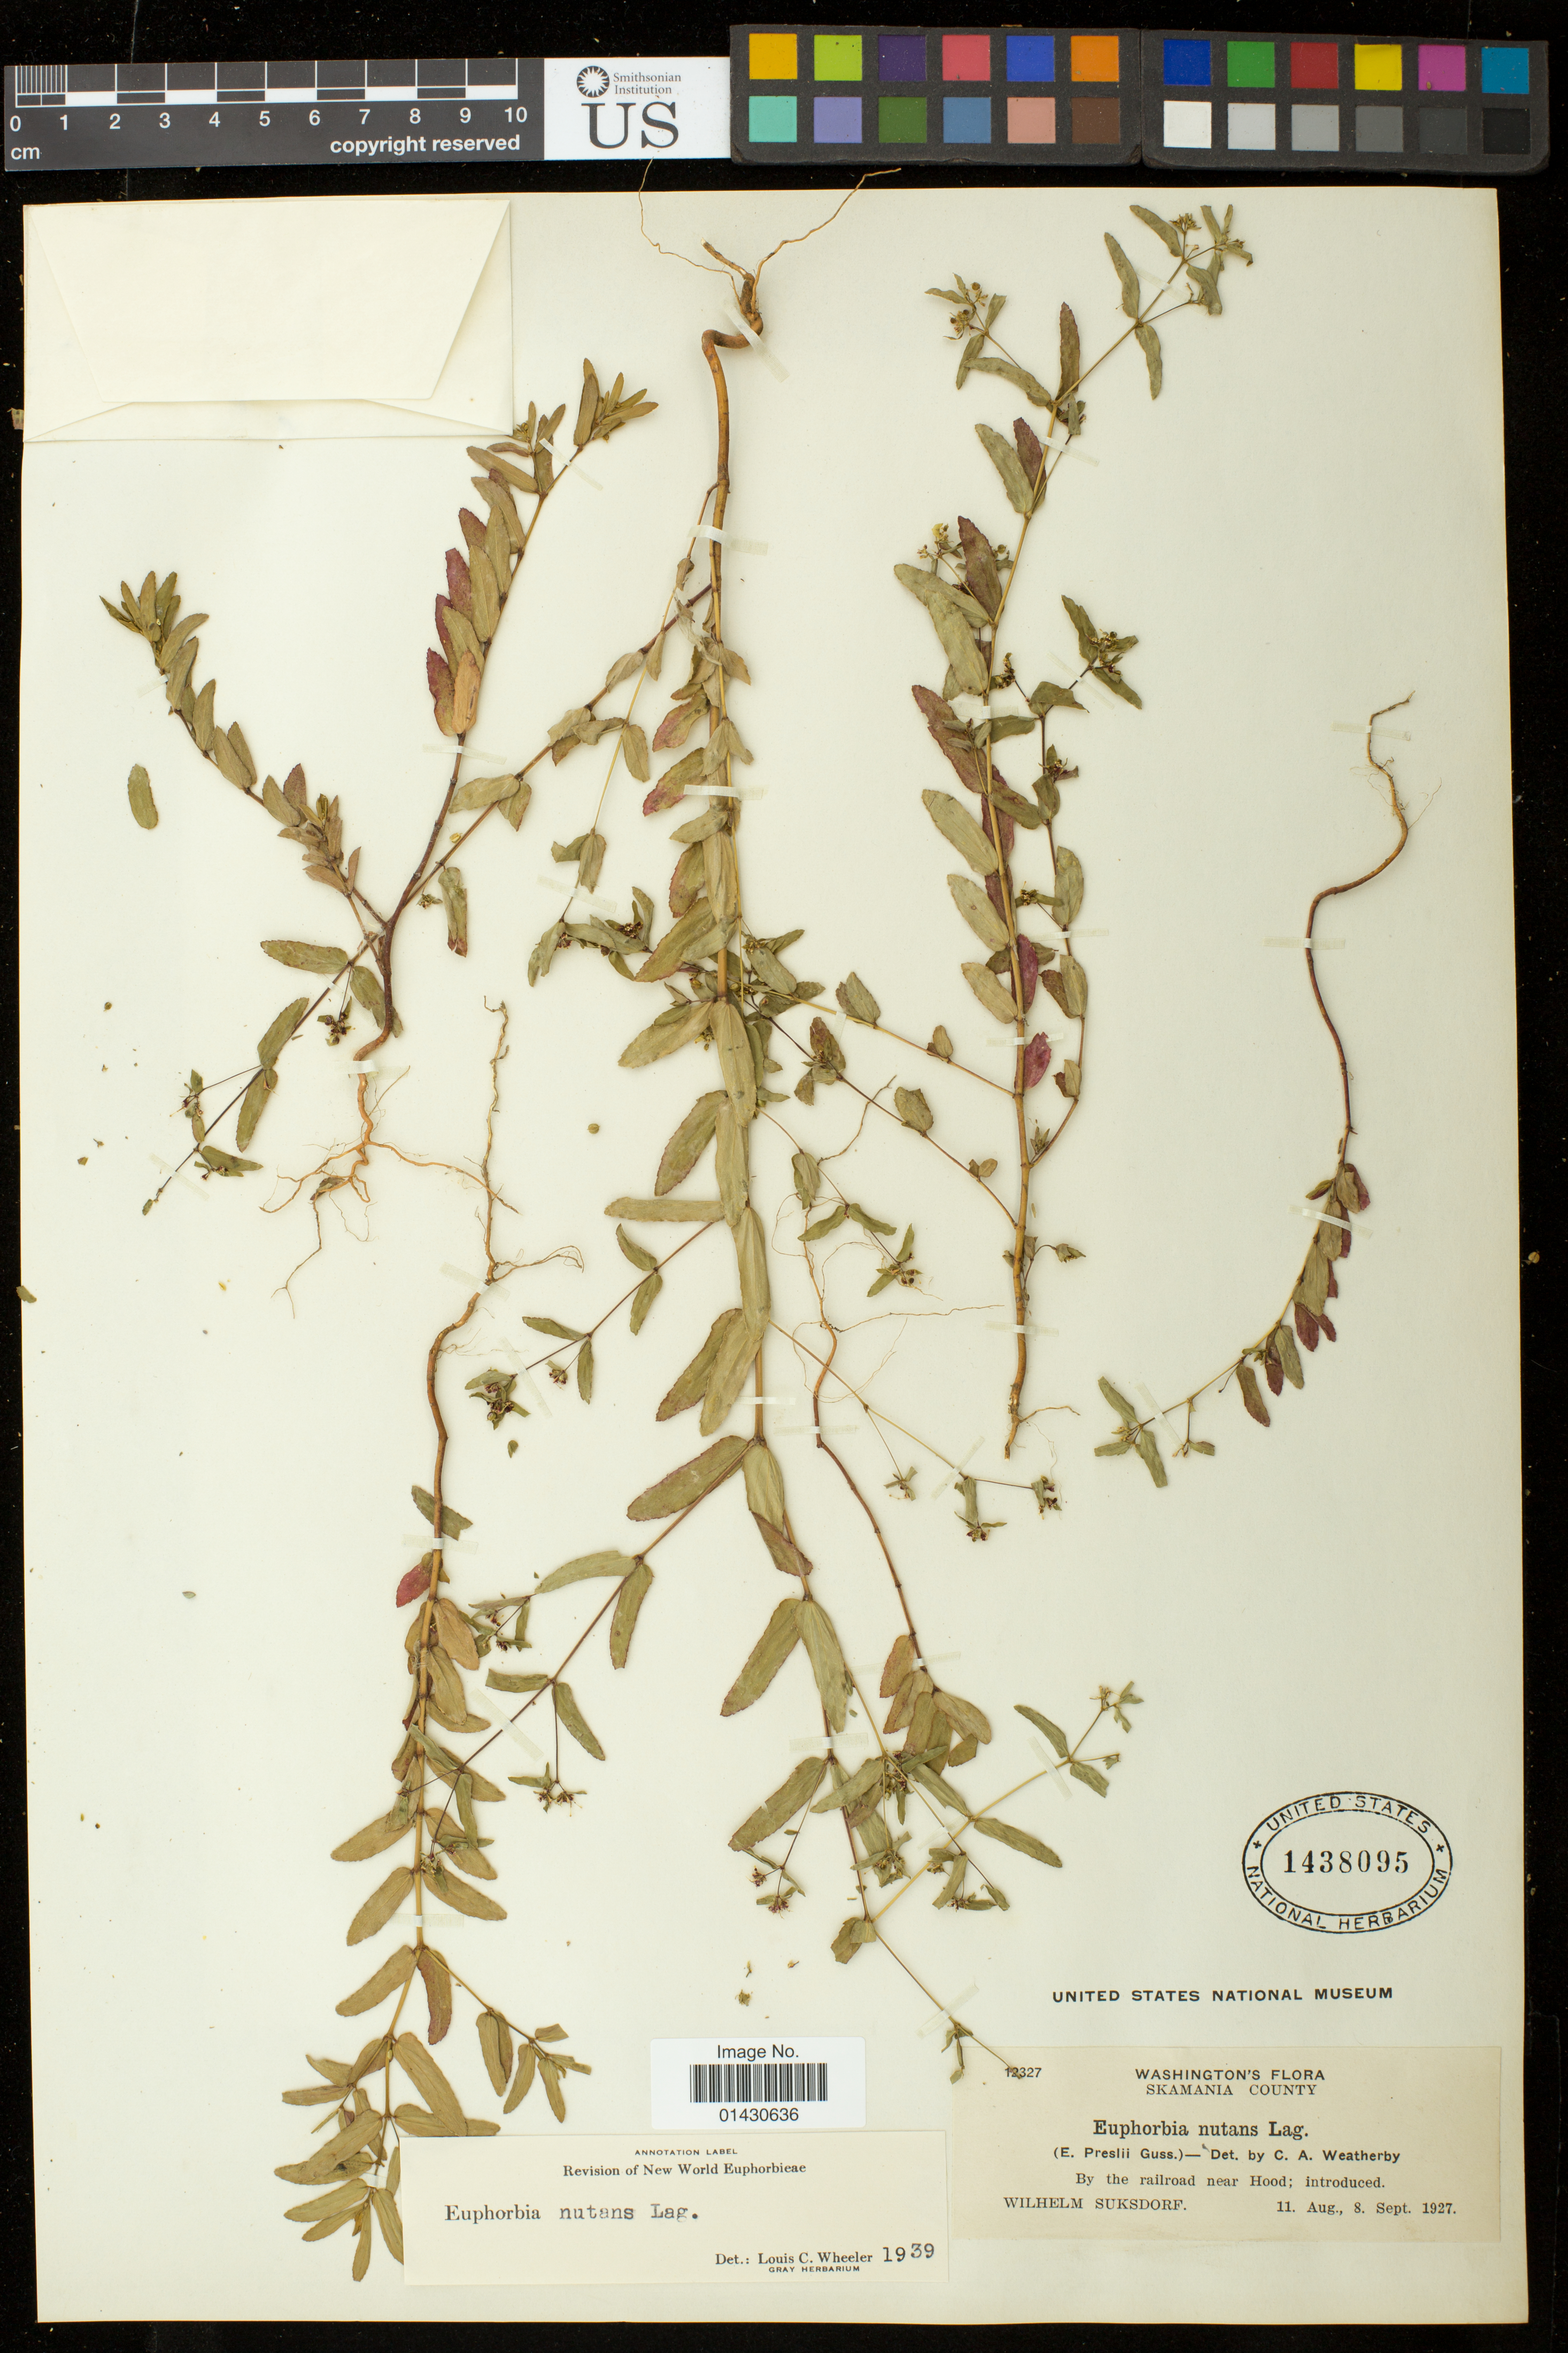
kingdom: Plantae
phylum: Tracheophyta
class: Magnoliopsida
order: Malpighiales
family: Euphorbiaceae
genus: Euphorbia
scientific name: Euphorbia maculata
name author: L.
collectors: W. N. Suksdorf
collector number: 12327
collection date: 1927-08-11,1927-09-08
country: United States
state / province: Washington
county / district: Skamania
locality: By the railroad near Hood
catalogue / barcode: US 1438095